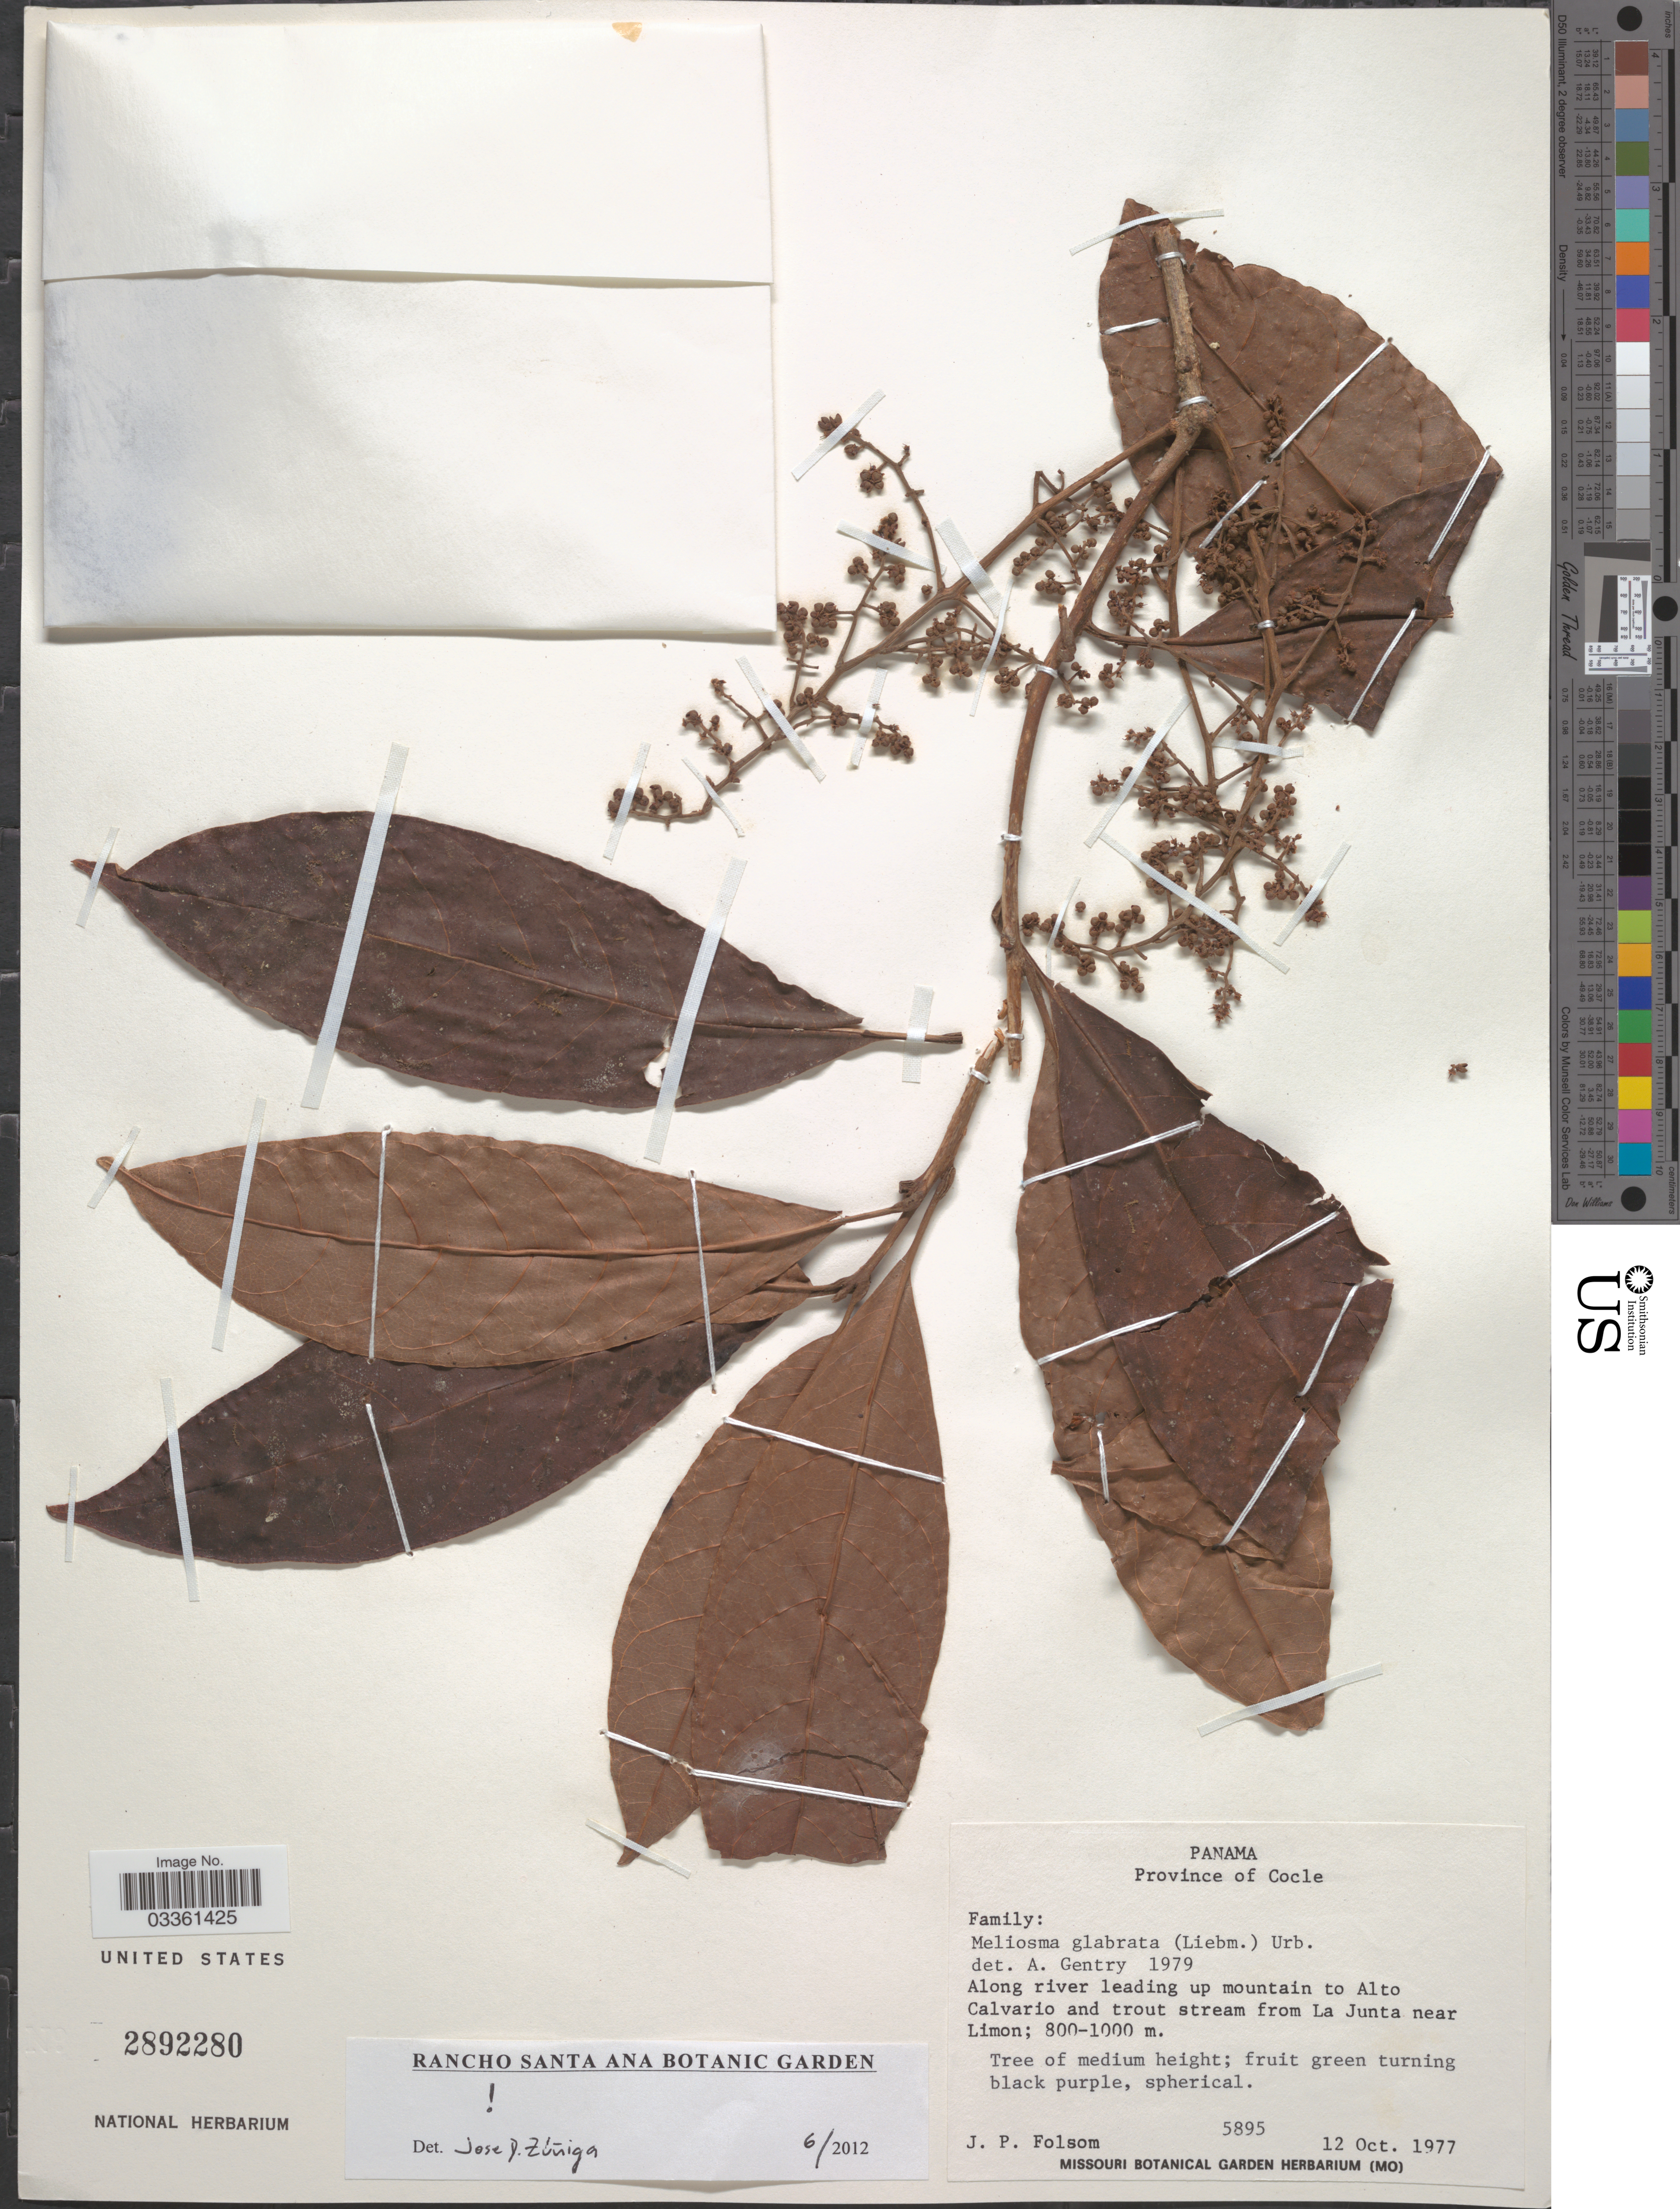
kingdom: Plantae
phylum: Tracheophyta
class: Magnoliopsida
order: Proteales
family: Sabiaceae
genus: Meliosma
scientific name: Meliosma glabrata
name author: (Liebm.) Urb.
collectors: J. P. Folsom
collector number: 5895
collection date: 1977-10-12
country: Panama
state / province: Coclé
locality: Along river leading up mountain to Alto Calvario and trout stream from La Junta near Limon.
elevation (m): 800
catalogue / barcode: US 2892280